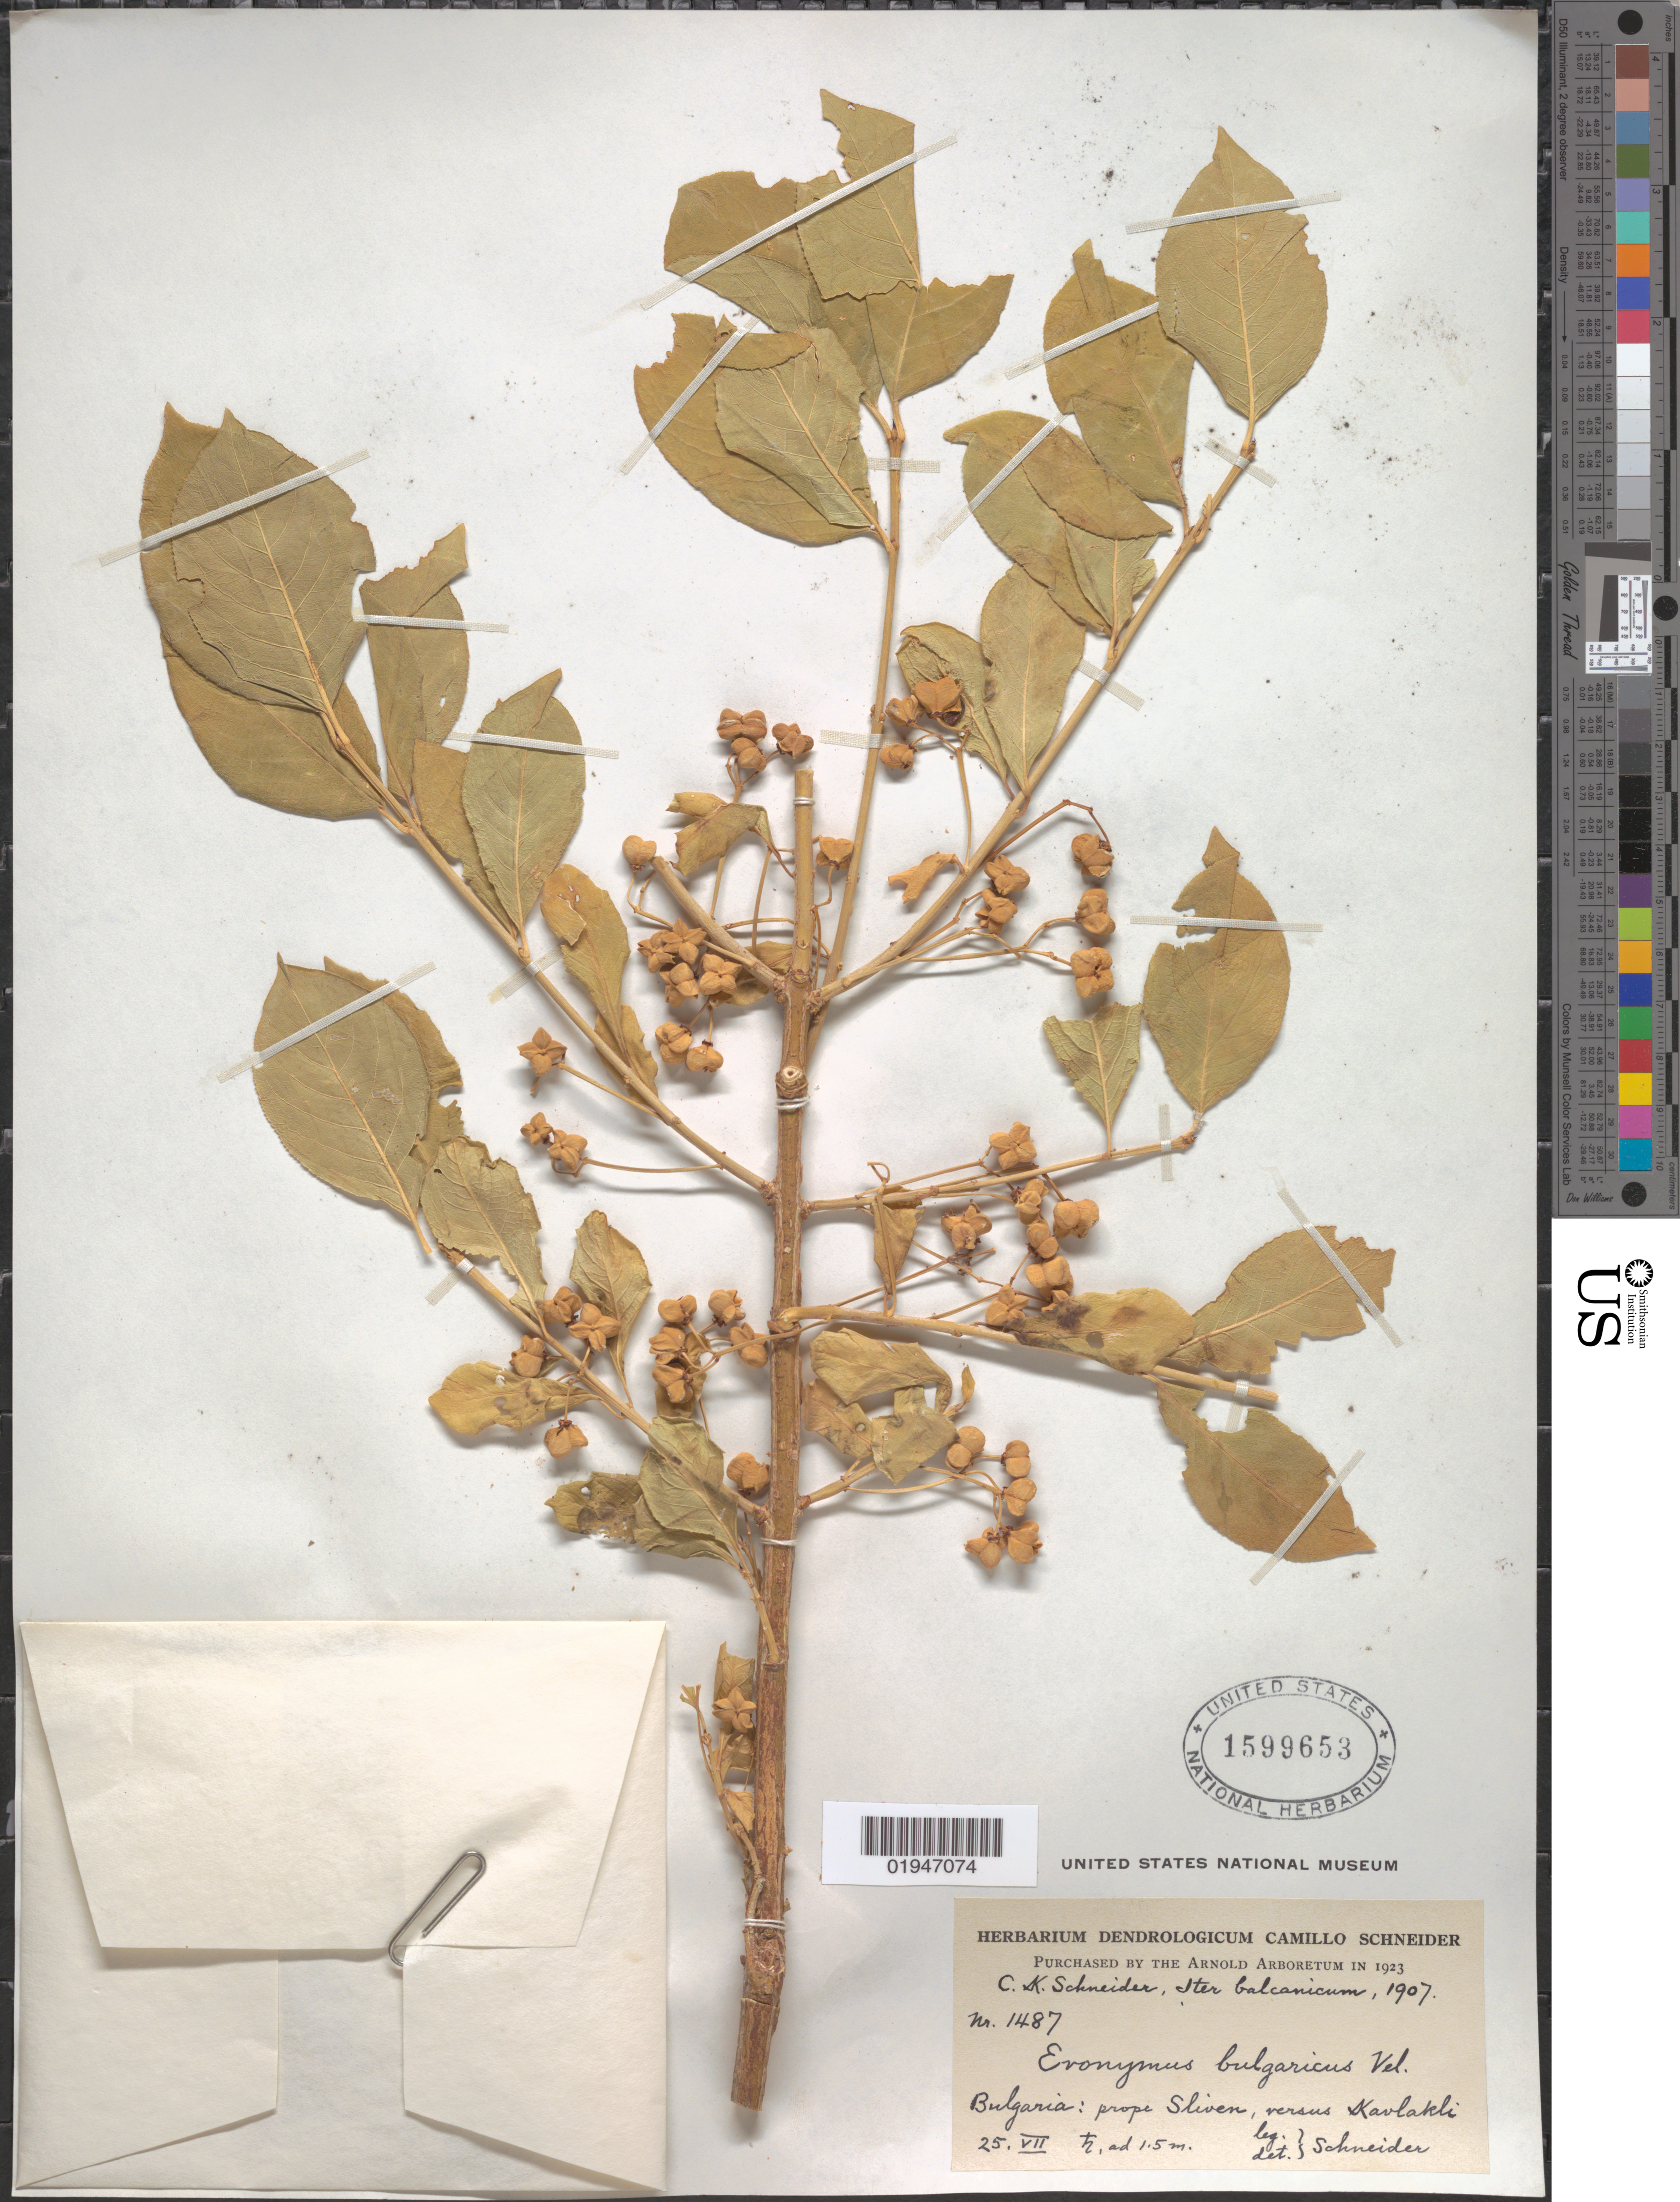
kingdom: Plantae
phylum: Tracheophyta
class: Magnoliopsida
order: Celastrales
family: Celastraceae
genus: Euonymus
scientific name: Euonymus bulgaricus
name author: Velen.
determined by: Schneider, C. K.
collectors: C. K. Schneider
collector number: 1487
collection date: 1907-07-25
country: Bulgaria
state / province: Sliven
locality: Sliven, versus Kavlakli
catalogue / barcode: US 1599653